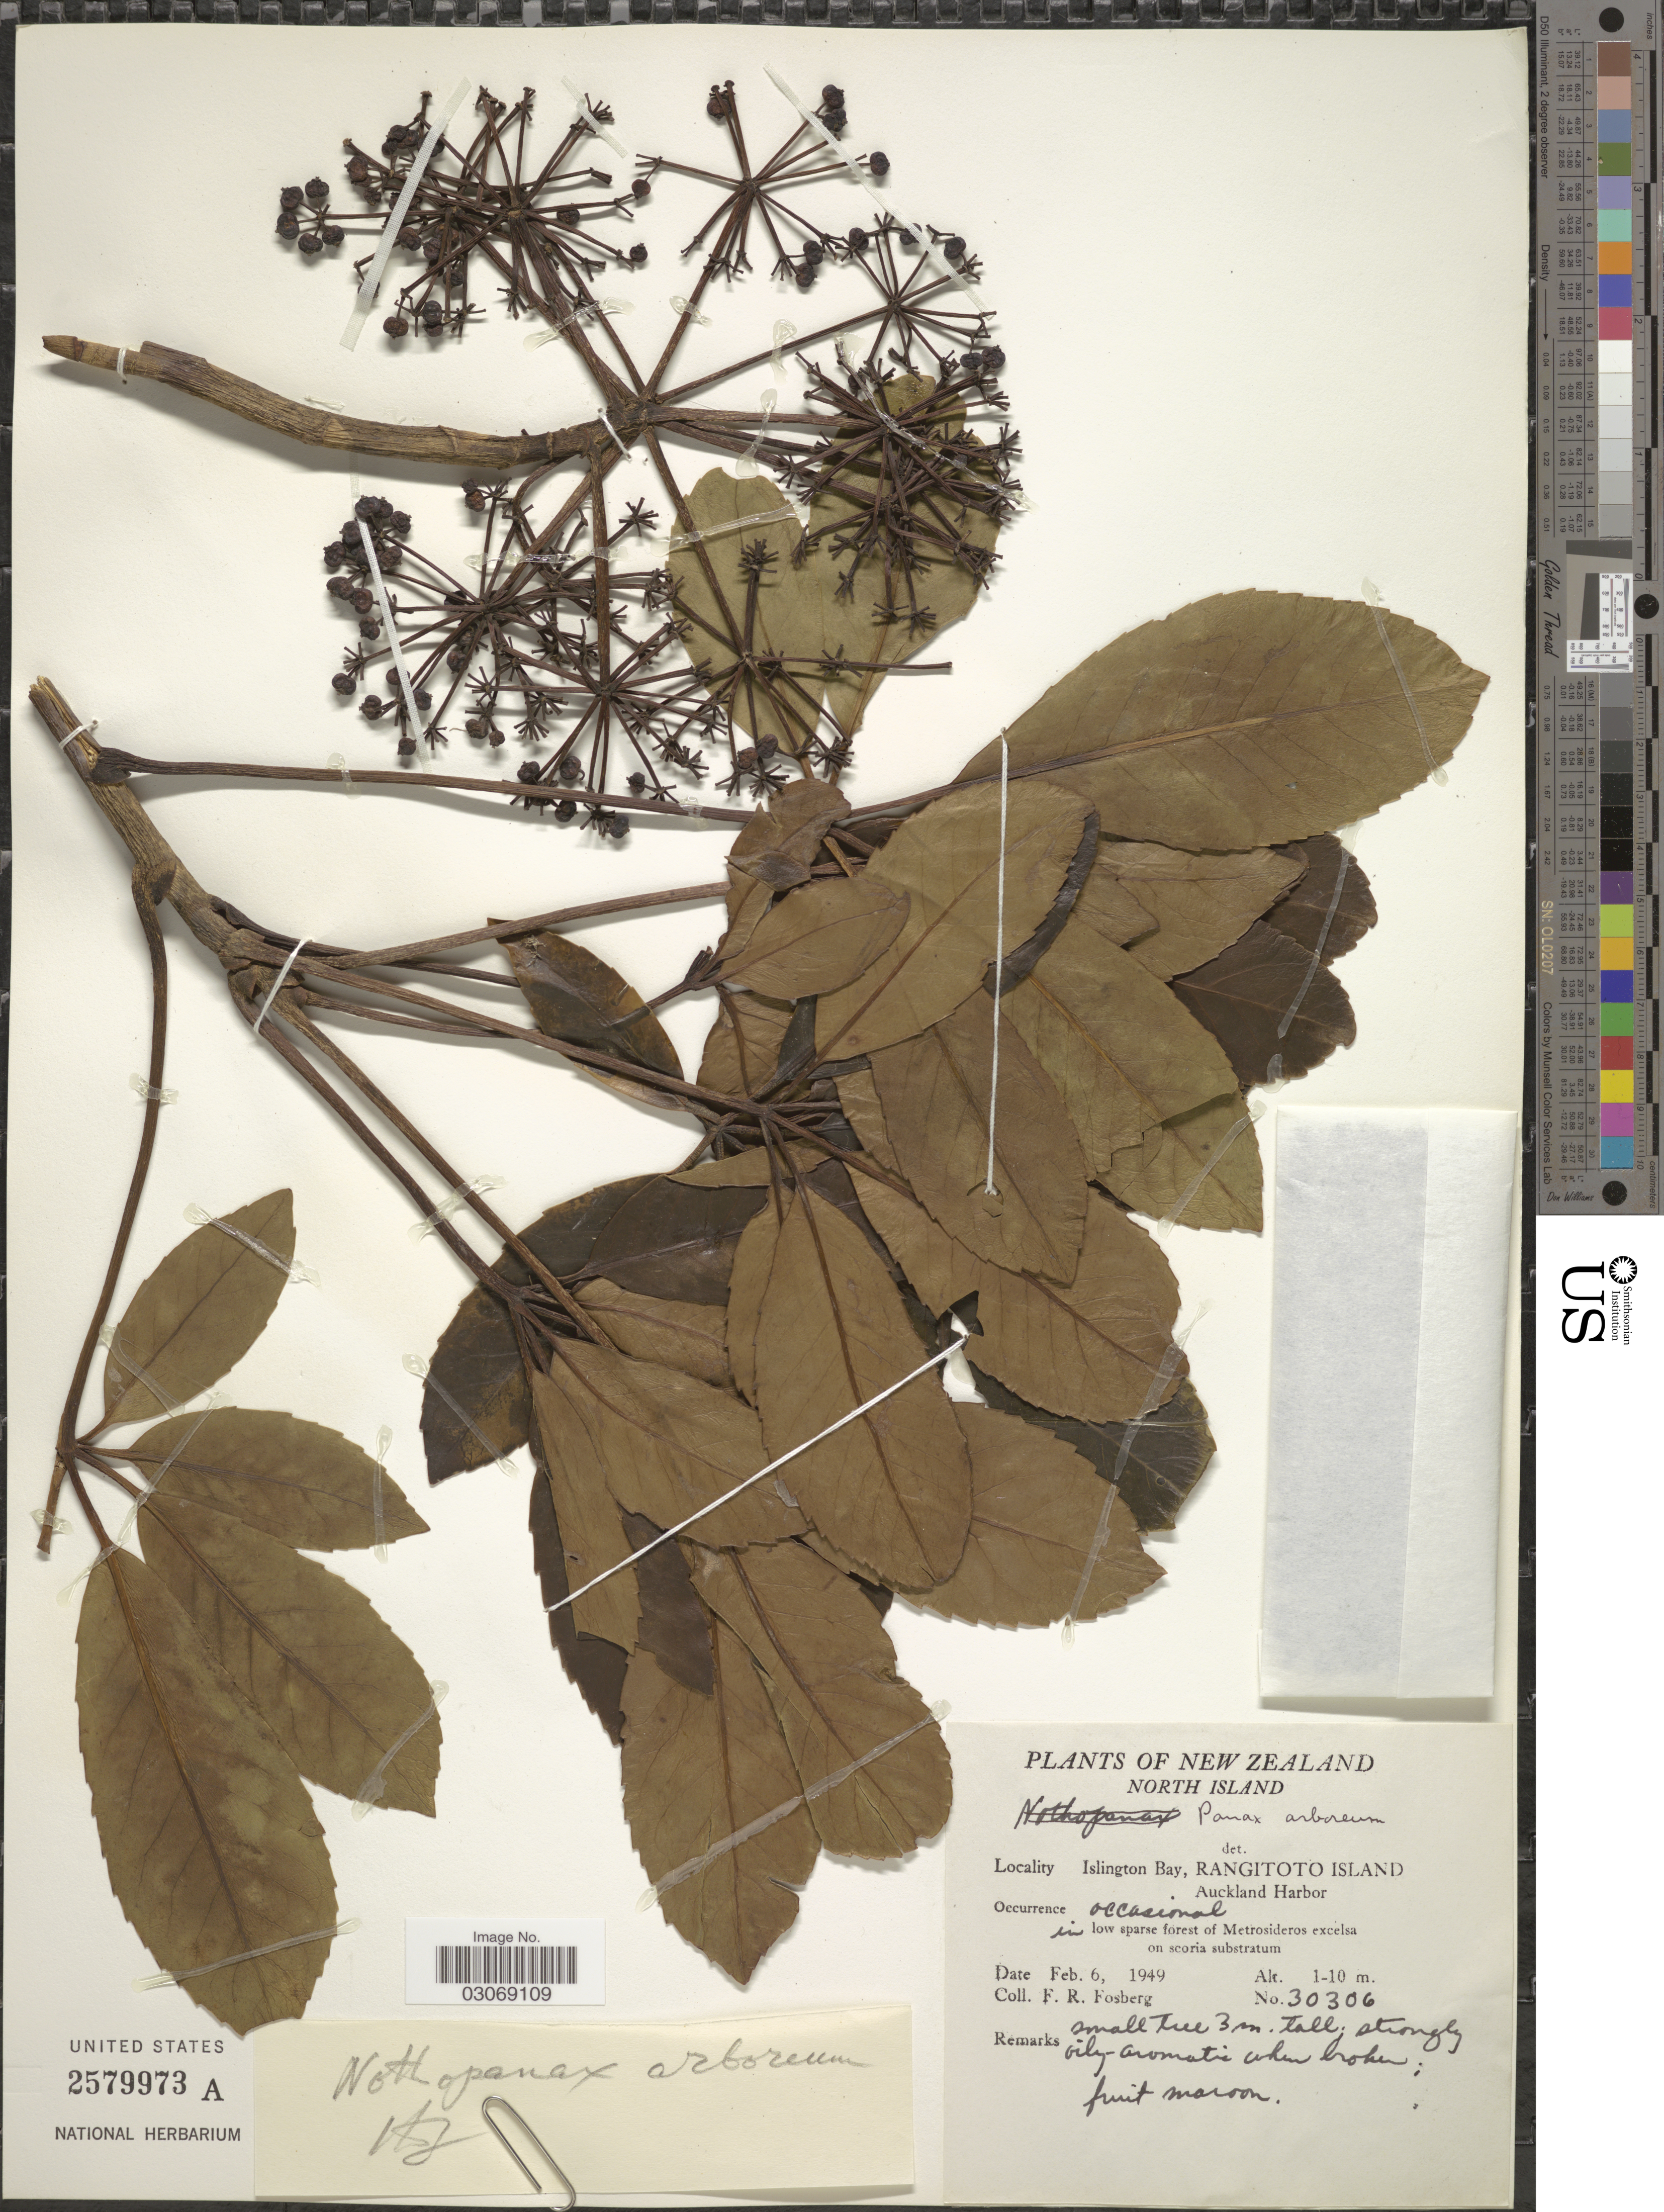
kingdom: Plantae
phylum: Tracheophyta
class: Magnoliopsida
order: Apiales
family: Araliaceae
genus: Nothopanax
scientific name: Nothopanax arboreus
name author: (L. f.) Seem.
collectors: F. R. Fosberg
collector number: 30306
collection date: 1949-02-06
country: New Zealand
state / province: Auckland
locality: North Island. Islington Bay, Rangitoto Island, Auckland Harbor.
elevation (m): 1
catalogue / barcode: US 2579973A